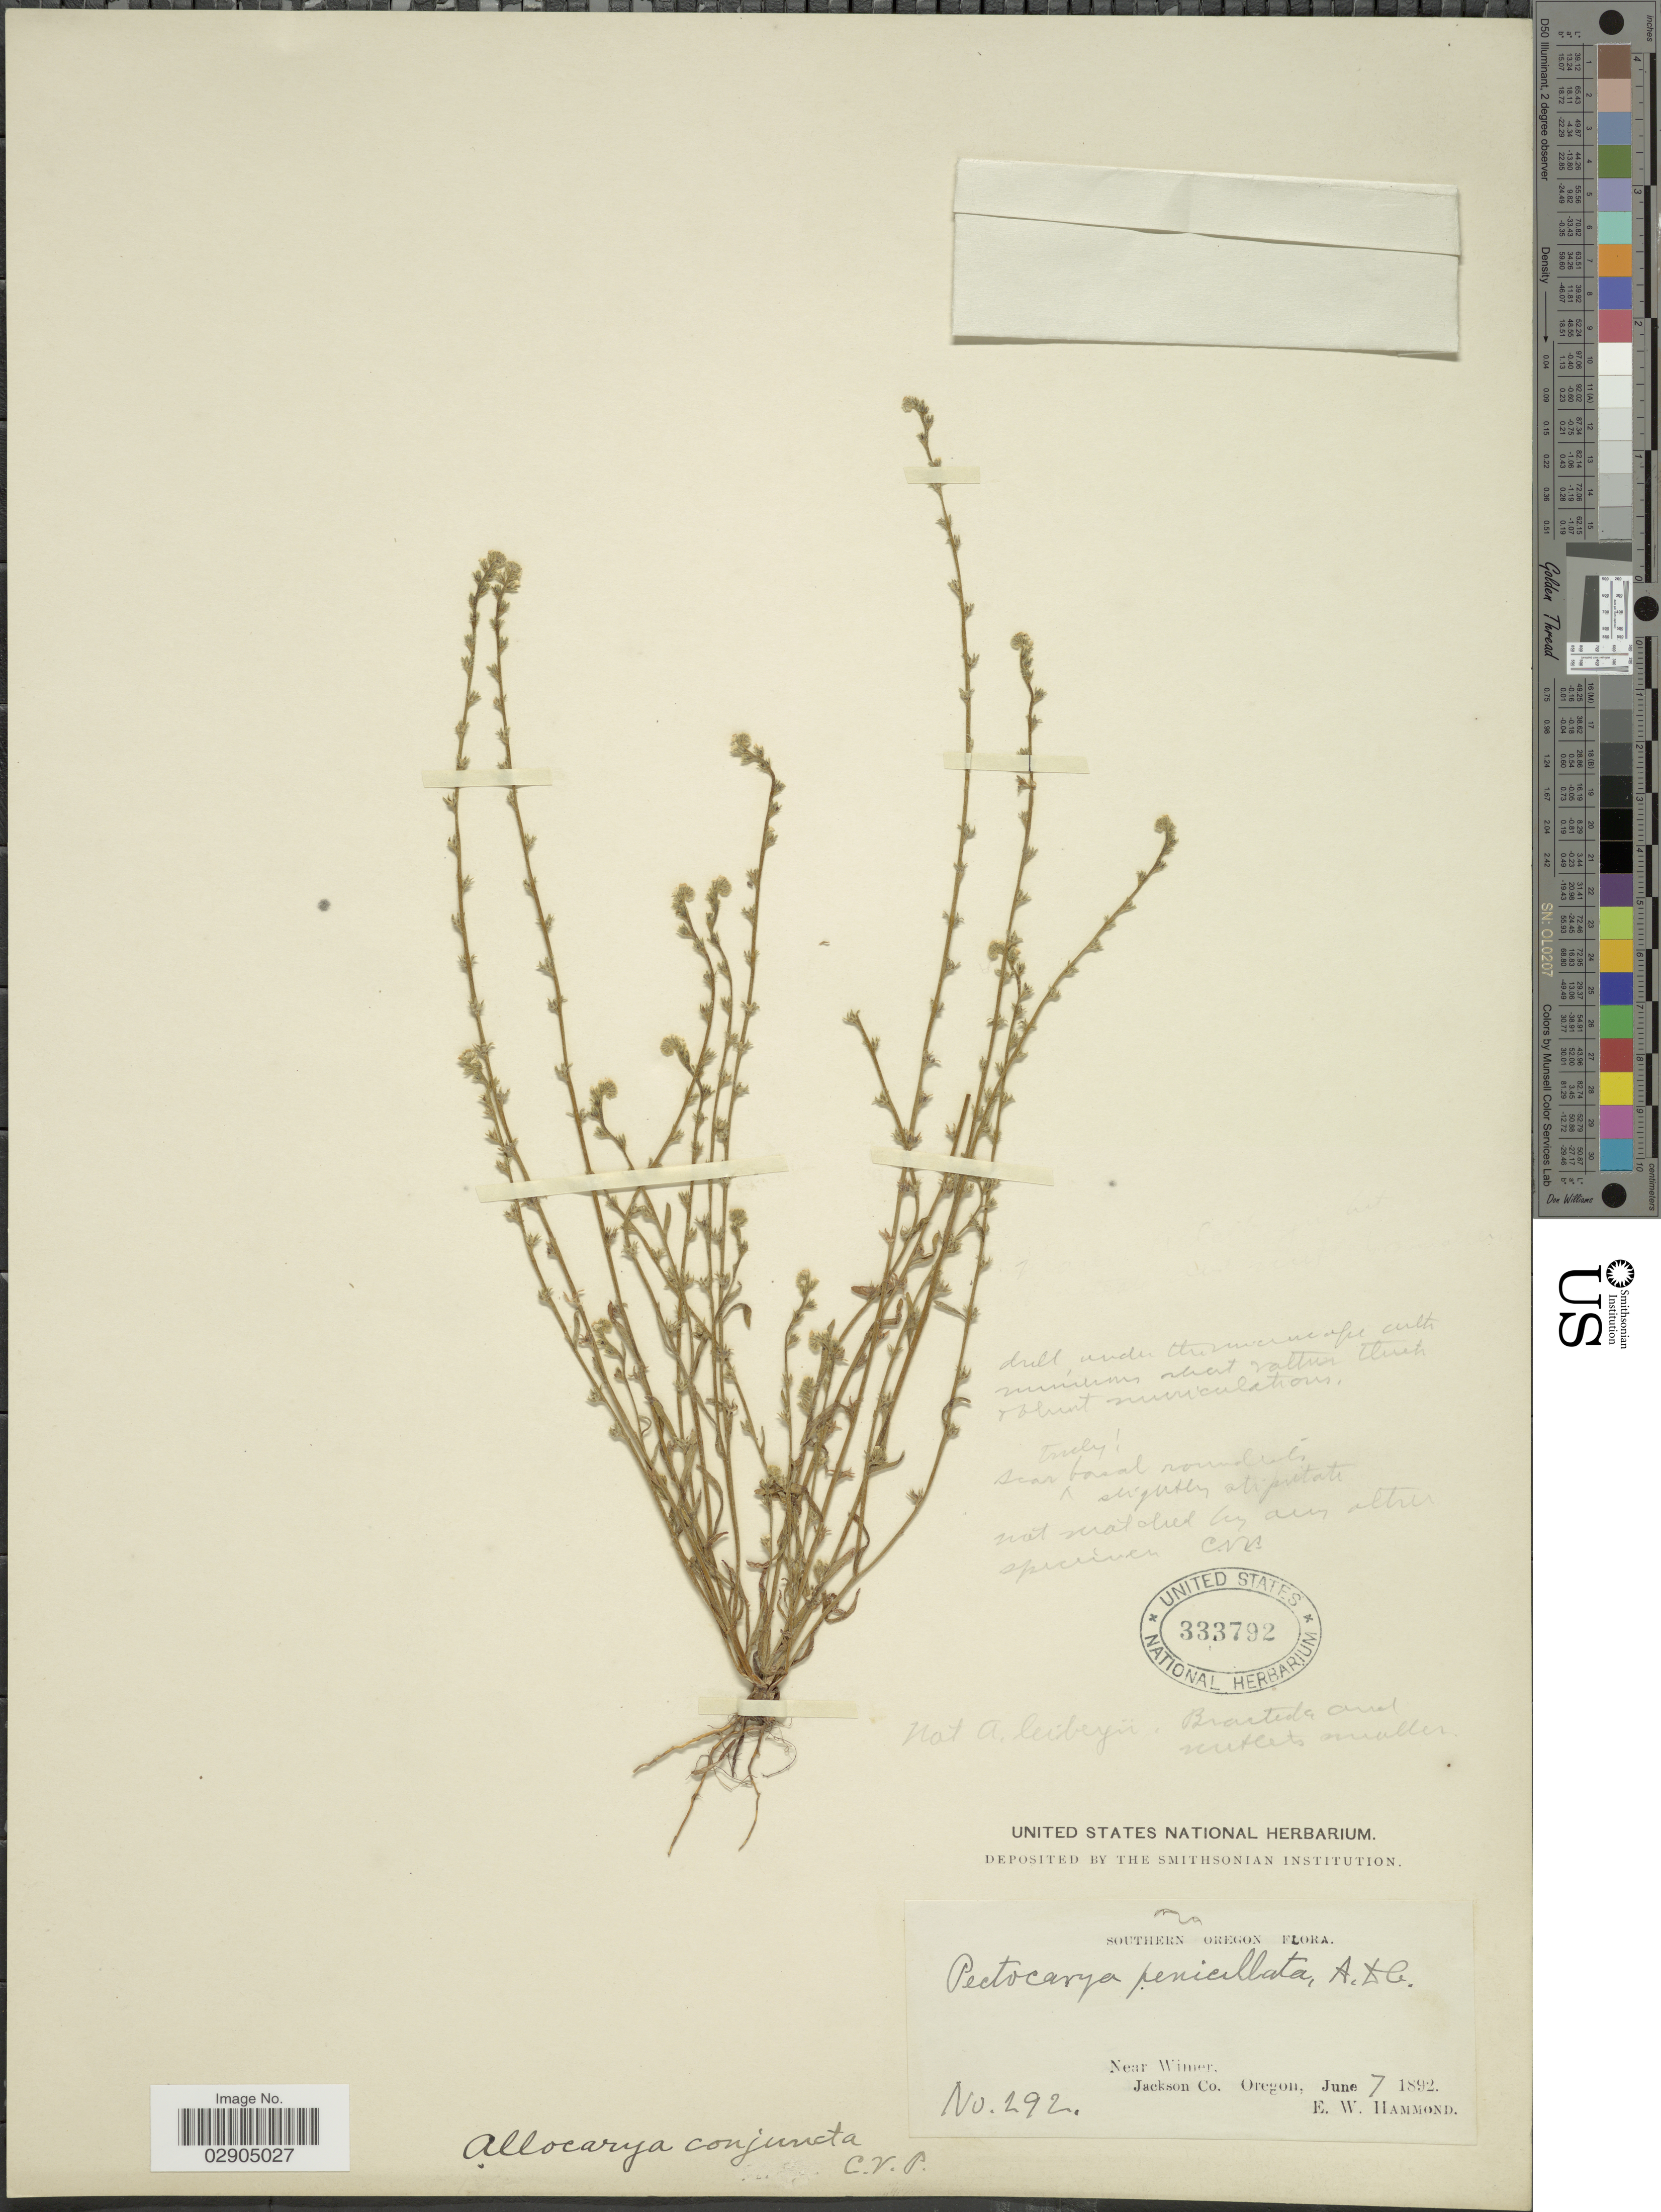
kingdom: Plantae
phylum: Tracheophyta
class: Magnoliopsida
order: Boraginales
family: Boraginaceae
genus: Allocarya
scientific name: Allocarya conjuncta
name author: Piper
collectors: E. Hammond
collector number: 292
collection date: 1892-06-07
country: United States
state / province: Oregon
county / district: Jackson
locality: Southern Oregon. Near Wimer. Jackson Co.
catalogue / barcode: US 333792